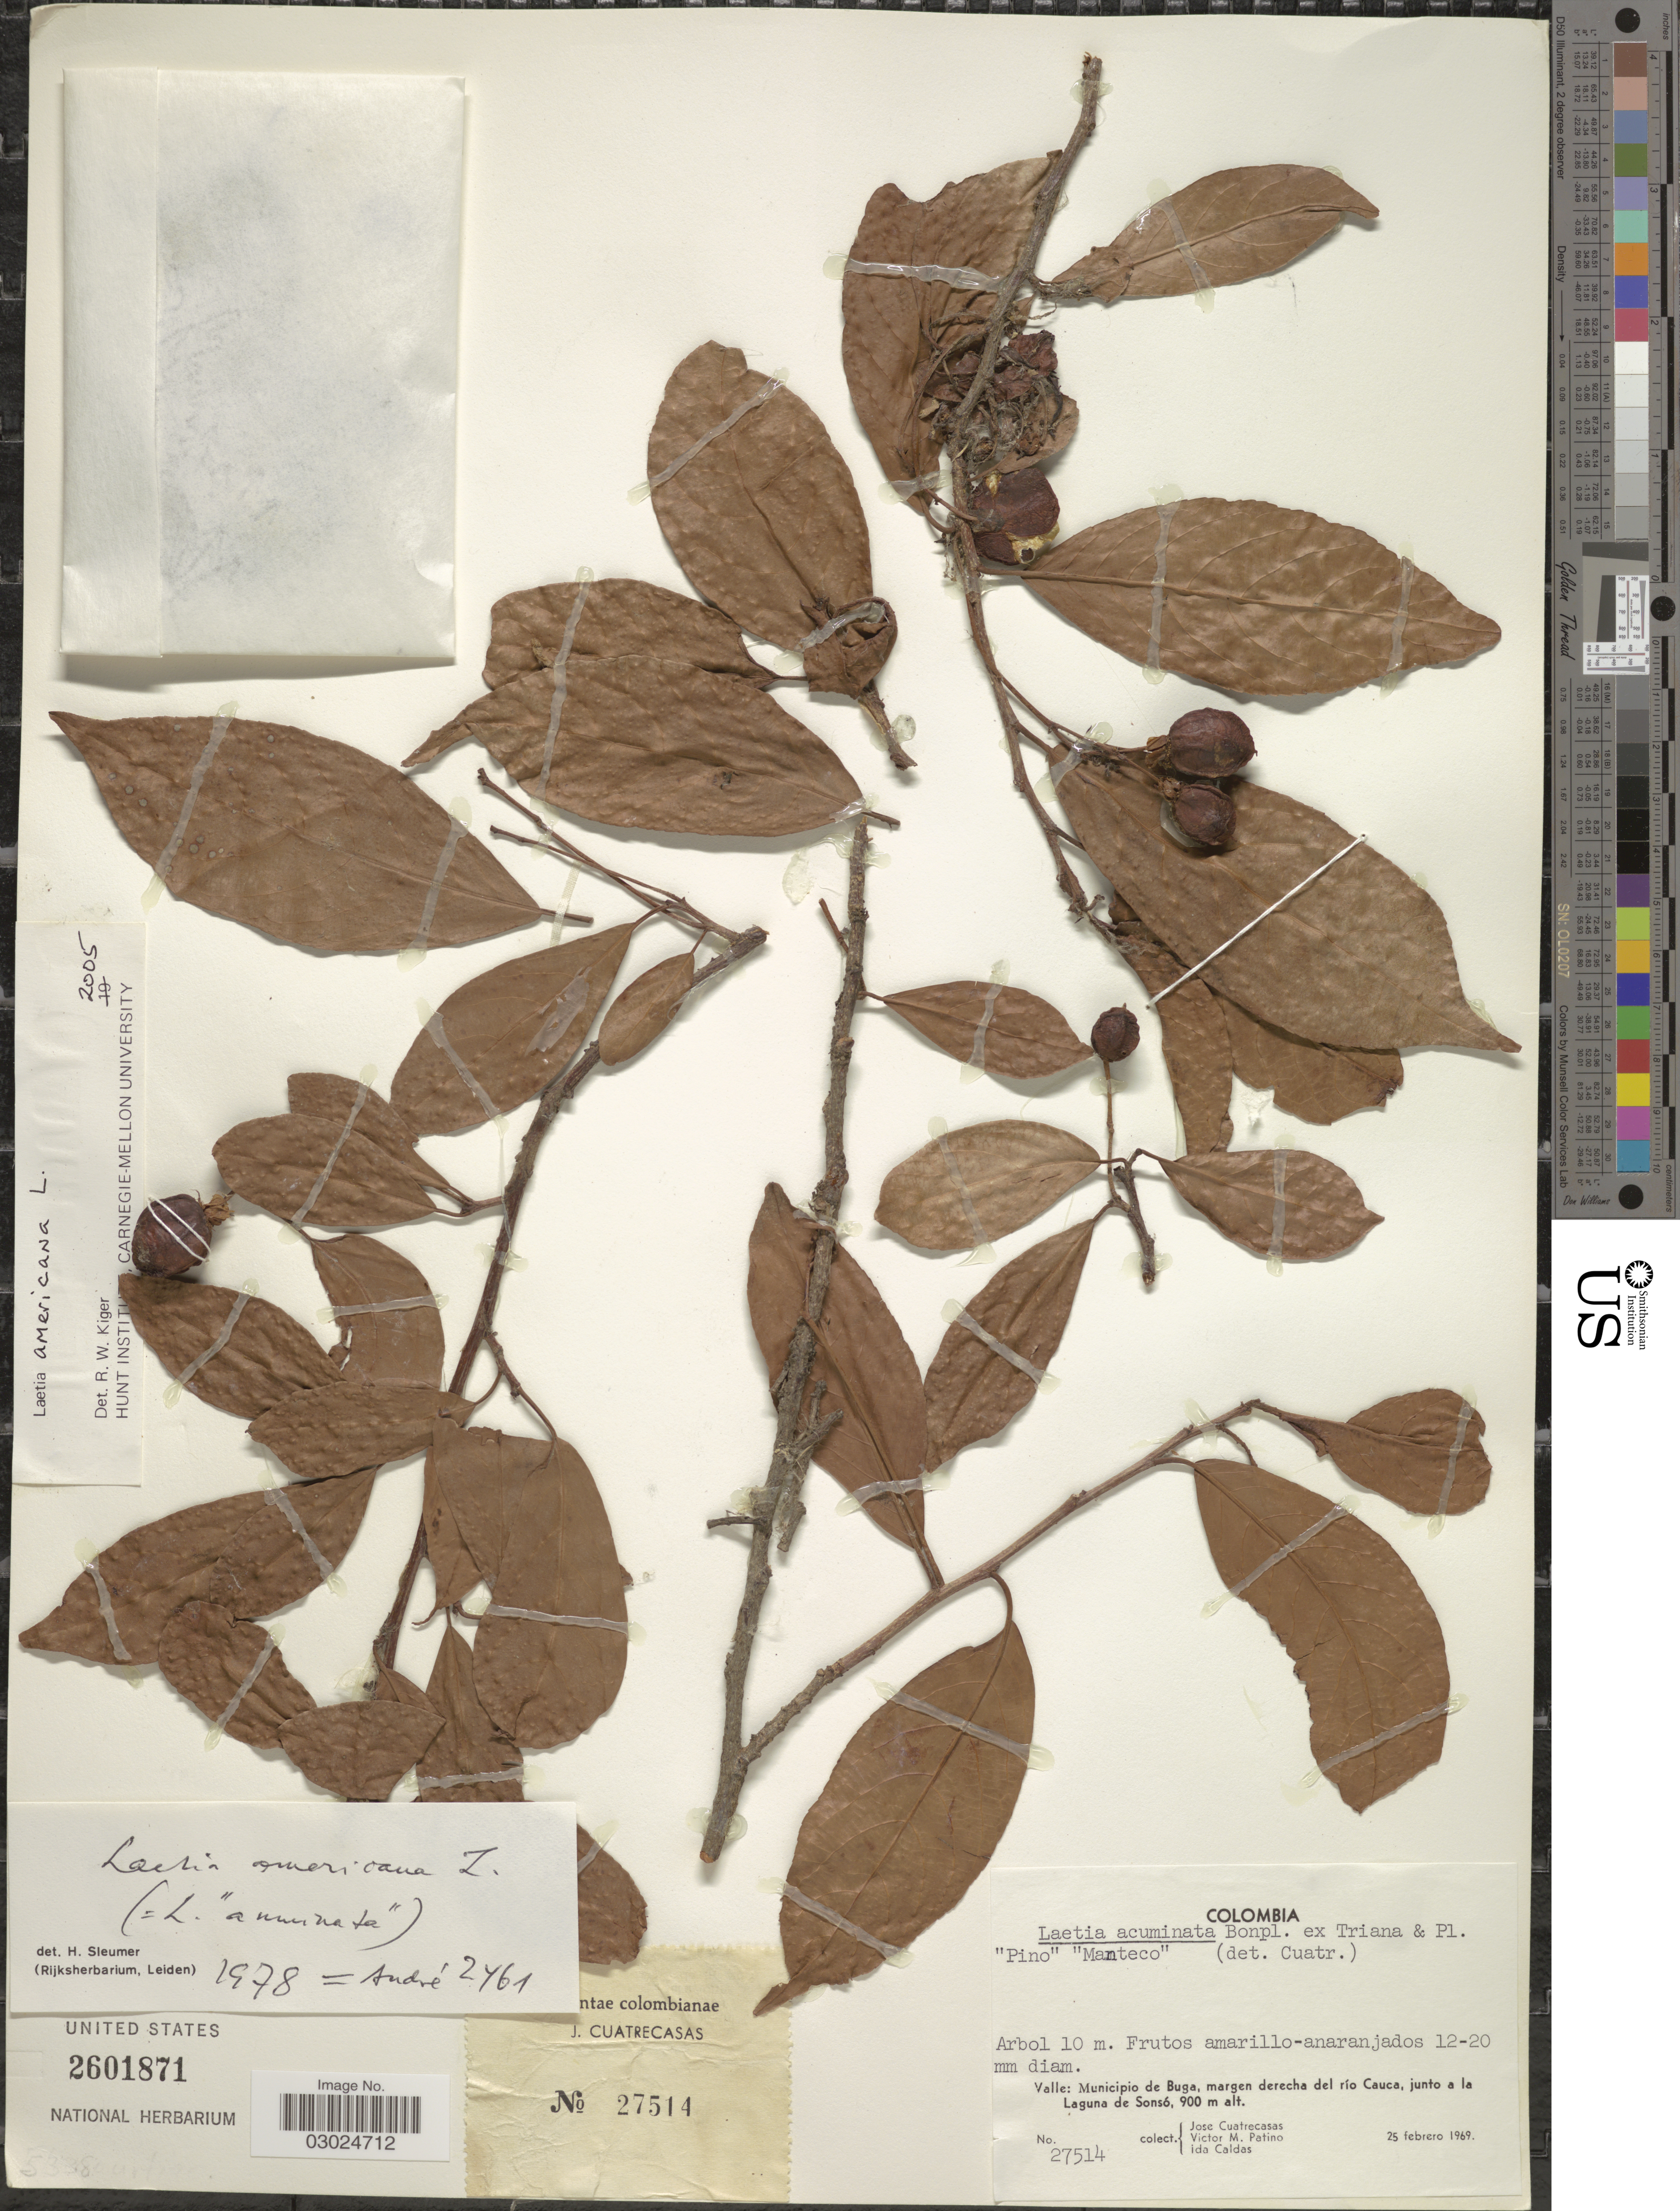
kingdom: Plantae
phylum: Tracheophyta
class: Magnoliopsida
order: Malpighiales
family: Salicaceae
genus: Laetia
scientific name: Laetia americana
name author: L.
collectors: J. Cuatrecasas, V. M. Patiño & I. Caldas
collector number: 27514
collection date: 1969-02-25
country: Colombia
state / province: Valle del Cauca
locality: Valle: Municipio de Buga, margen derecha del río Cauca, junto a la Laguna de Sonsó.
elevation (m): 900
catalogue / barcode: US 2601871